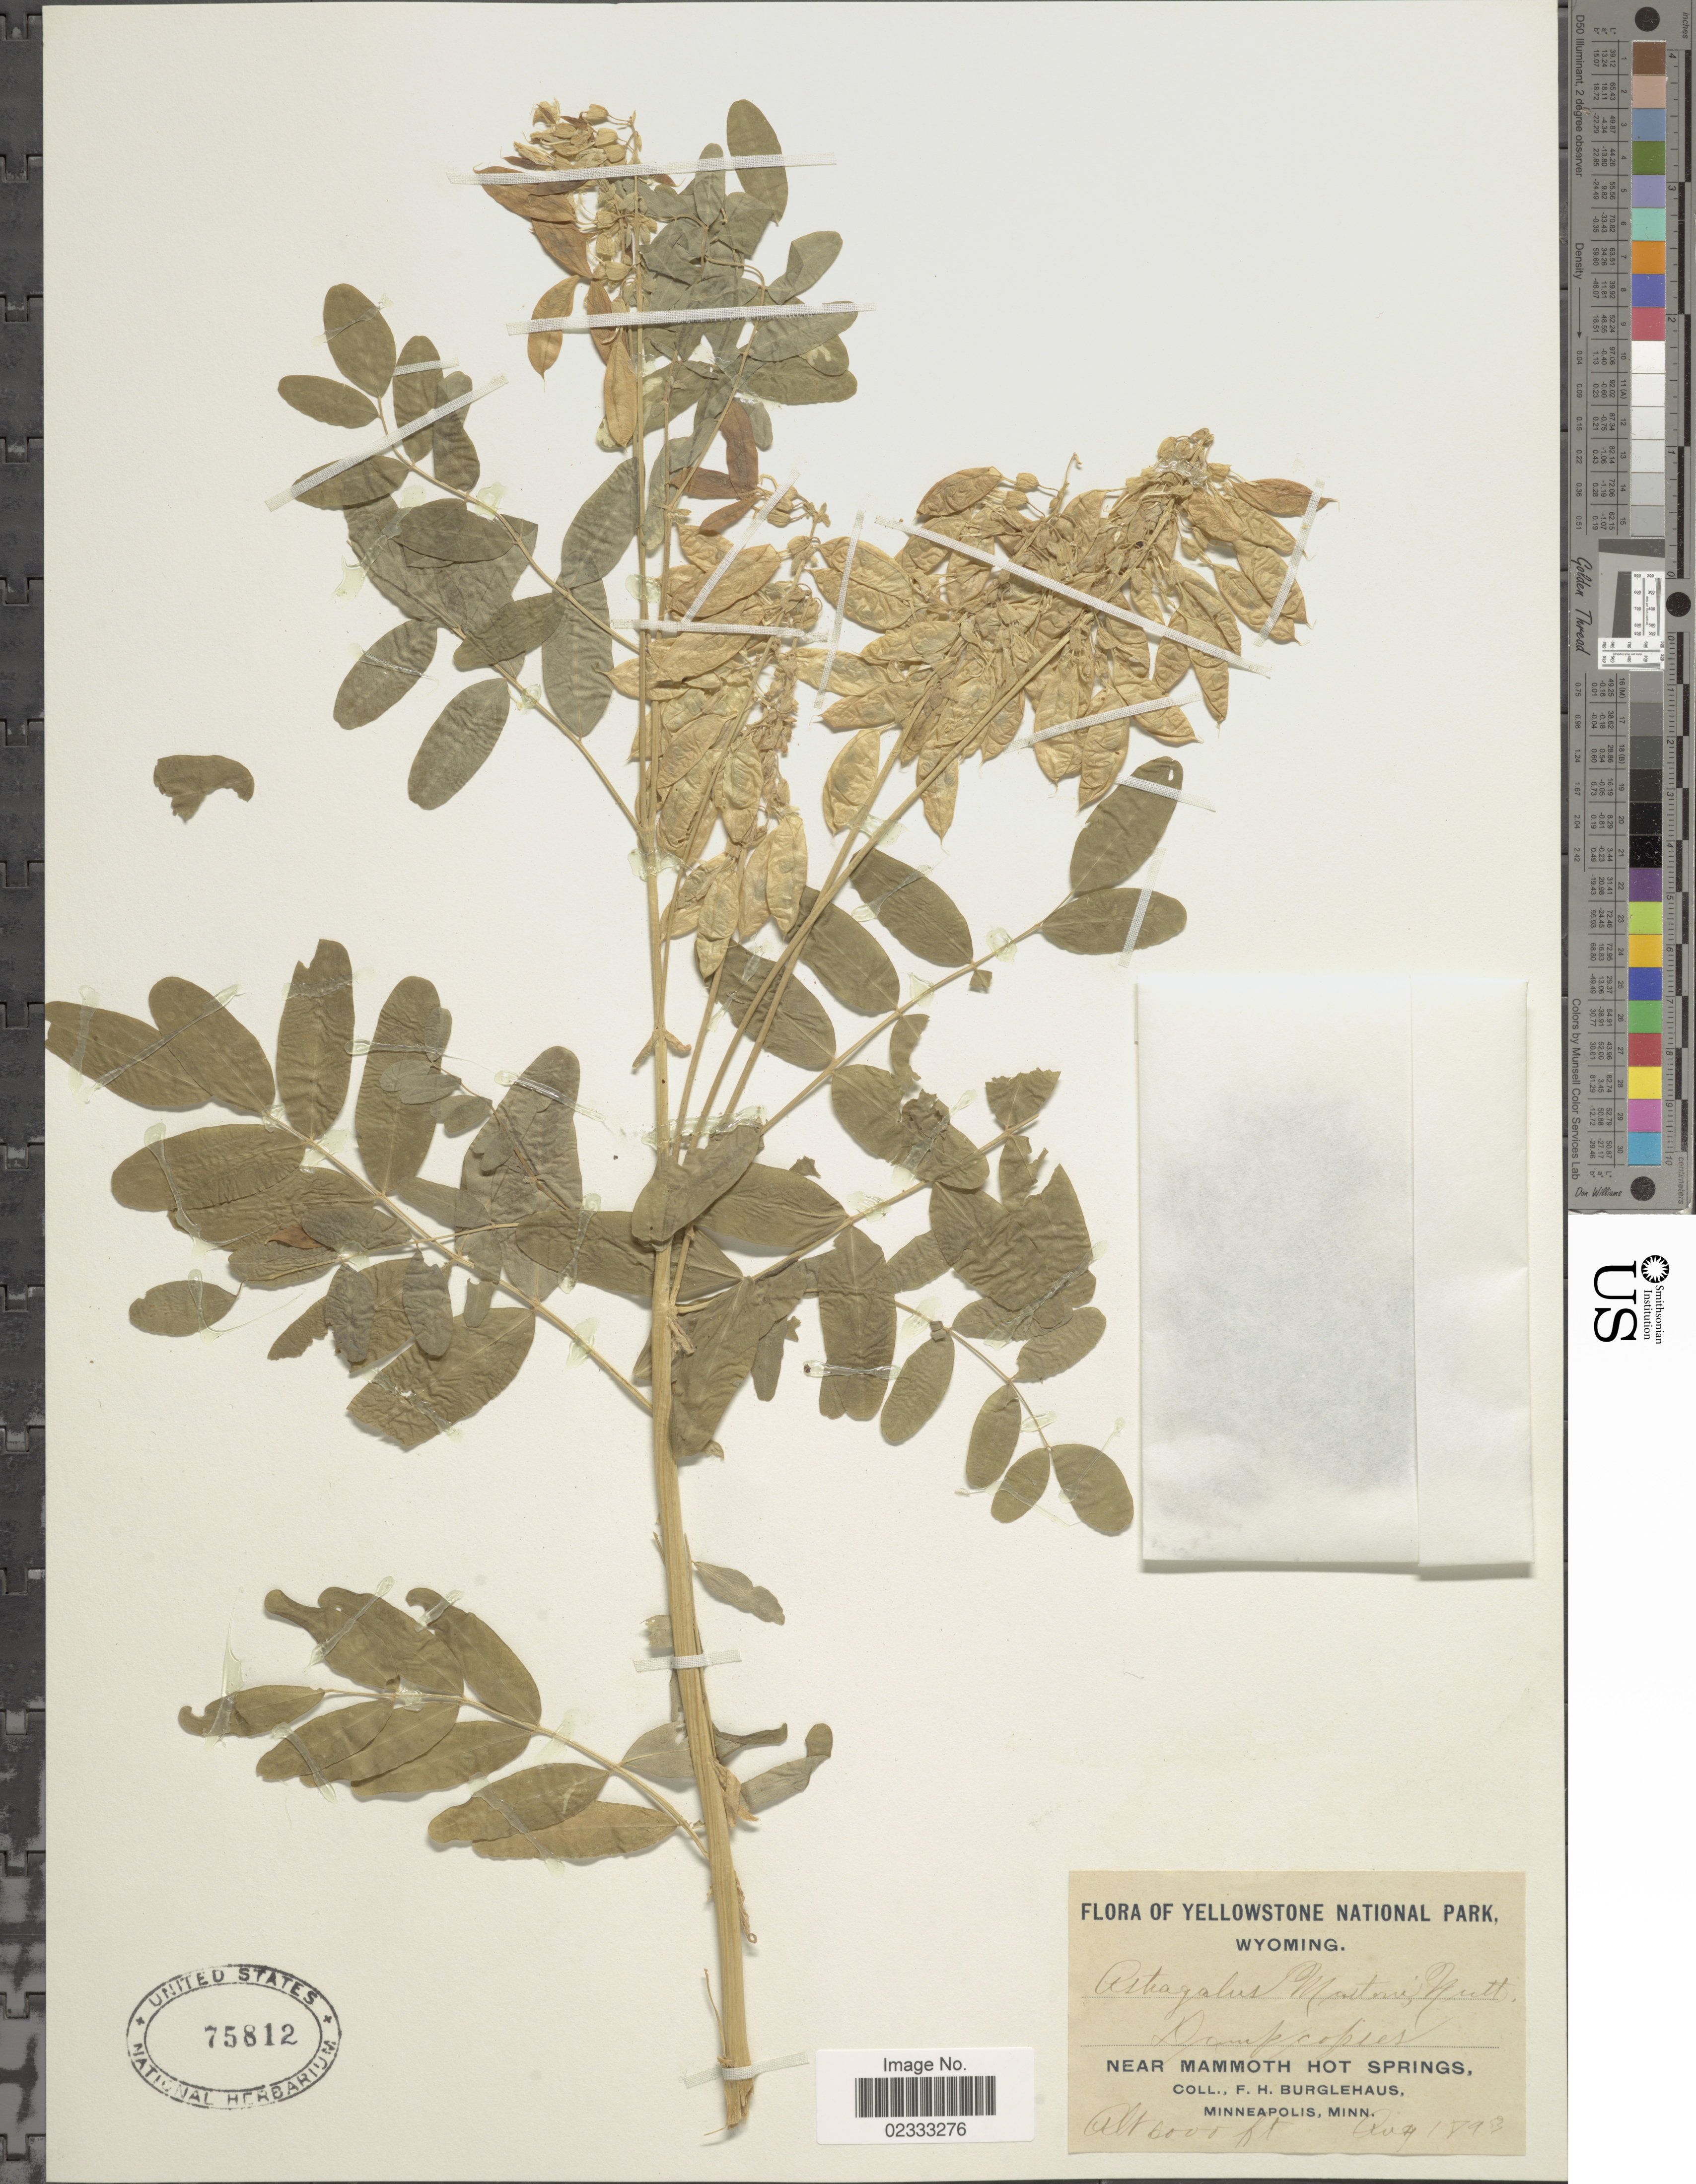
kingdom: Plantae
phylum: Tracheophyta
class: Magnoliopsida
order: Fabales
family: Fabaceae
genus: Astragalus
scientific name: Astragalus mortonii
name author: Nutt.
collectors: F. Burglehaus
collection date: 1893-08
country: United States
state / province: Wyoming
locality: Yellowstone National Park, near Mammoth Hot Springs.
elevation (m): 1829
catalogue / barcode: US 75812